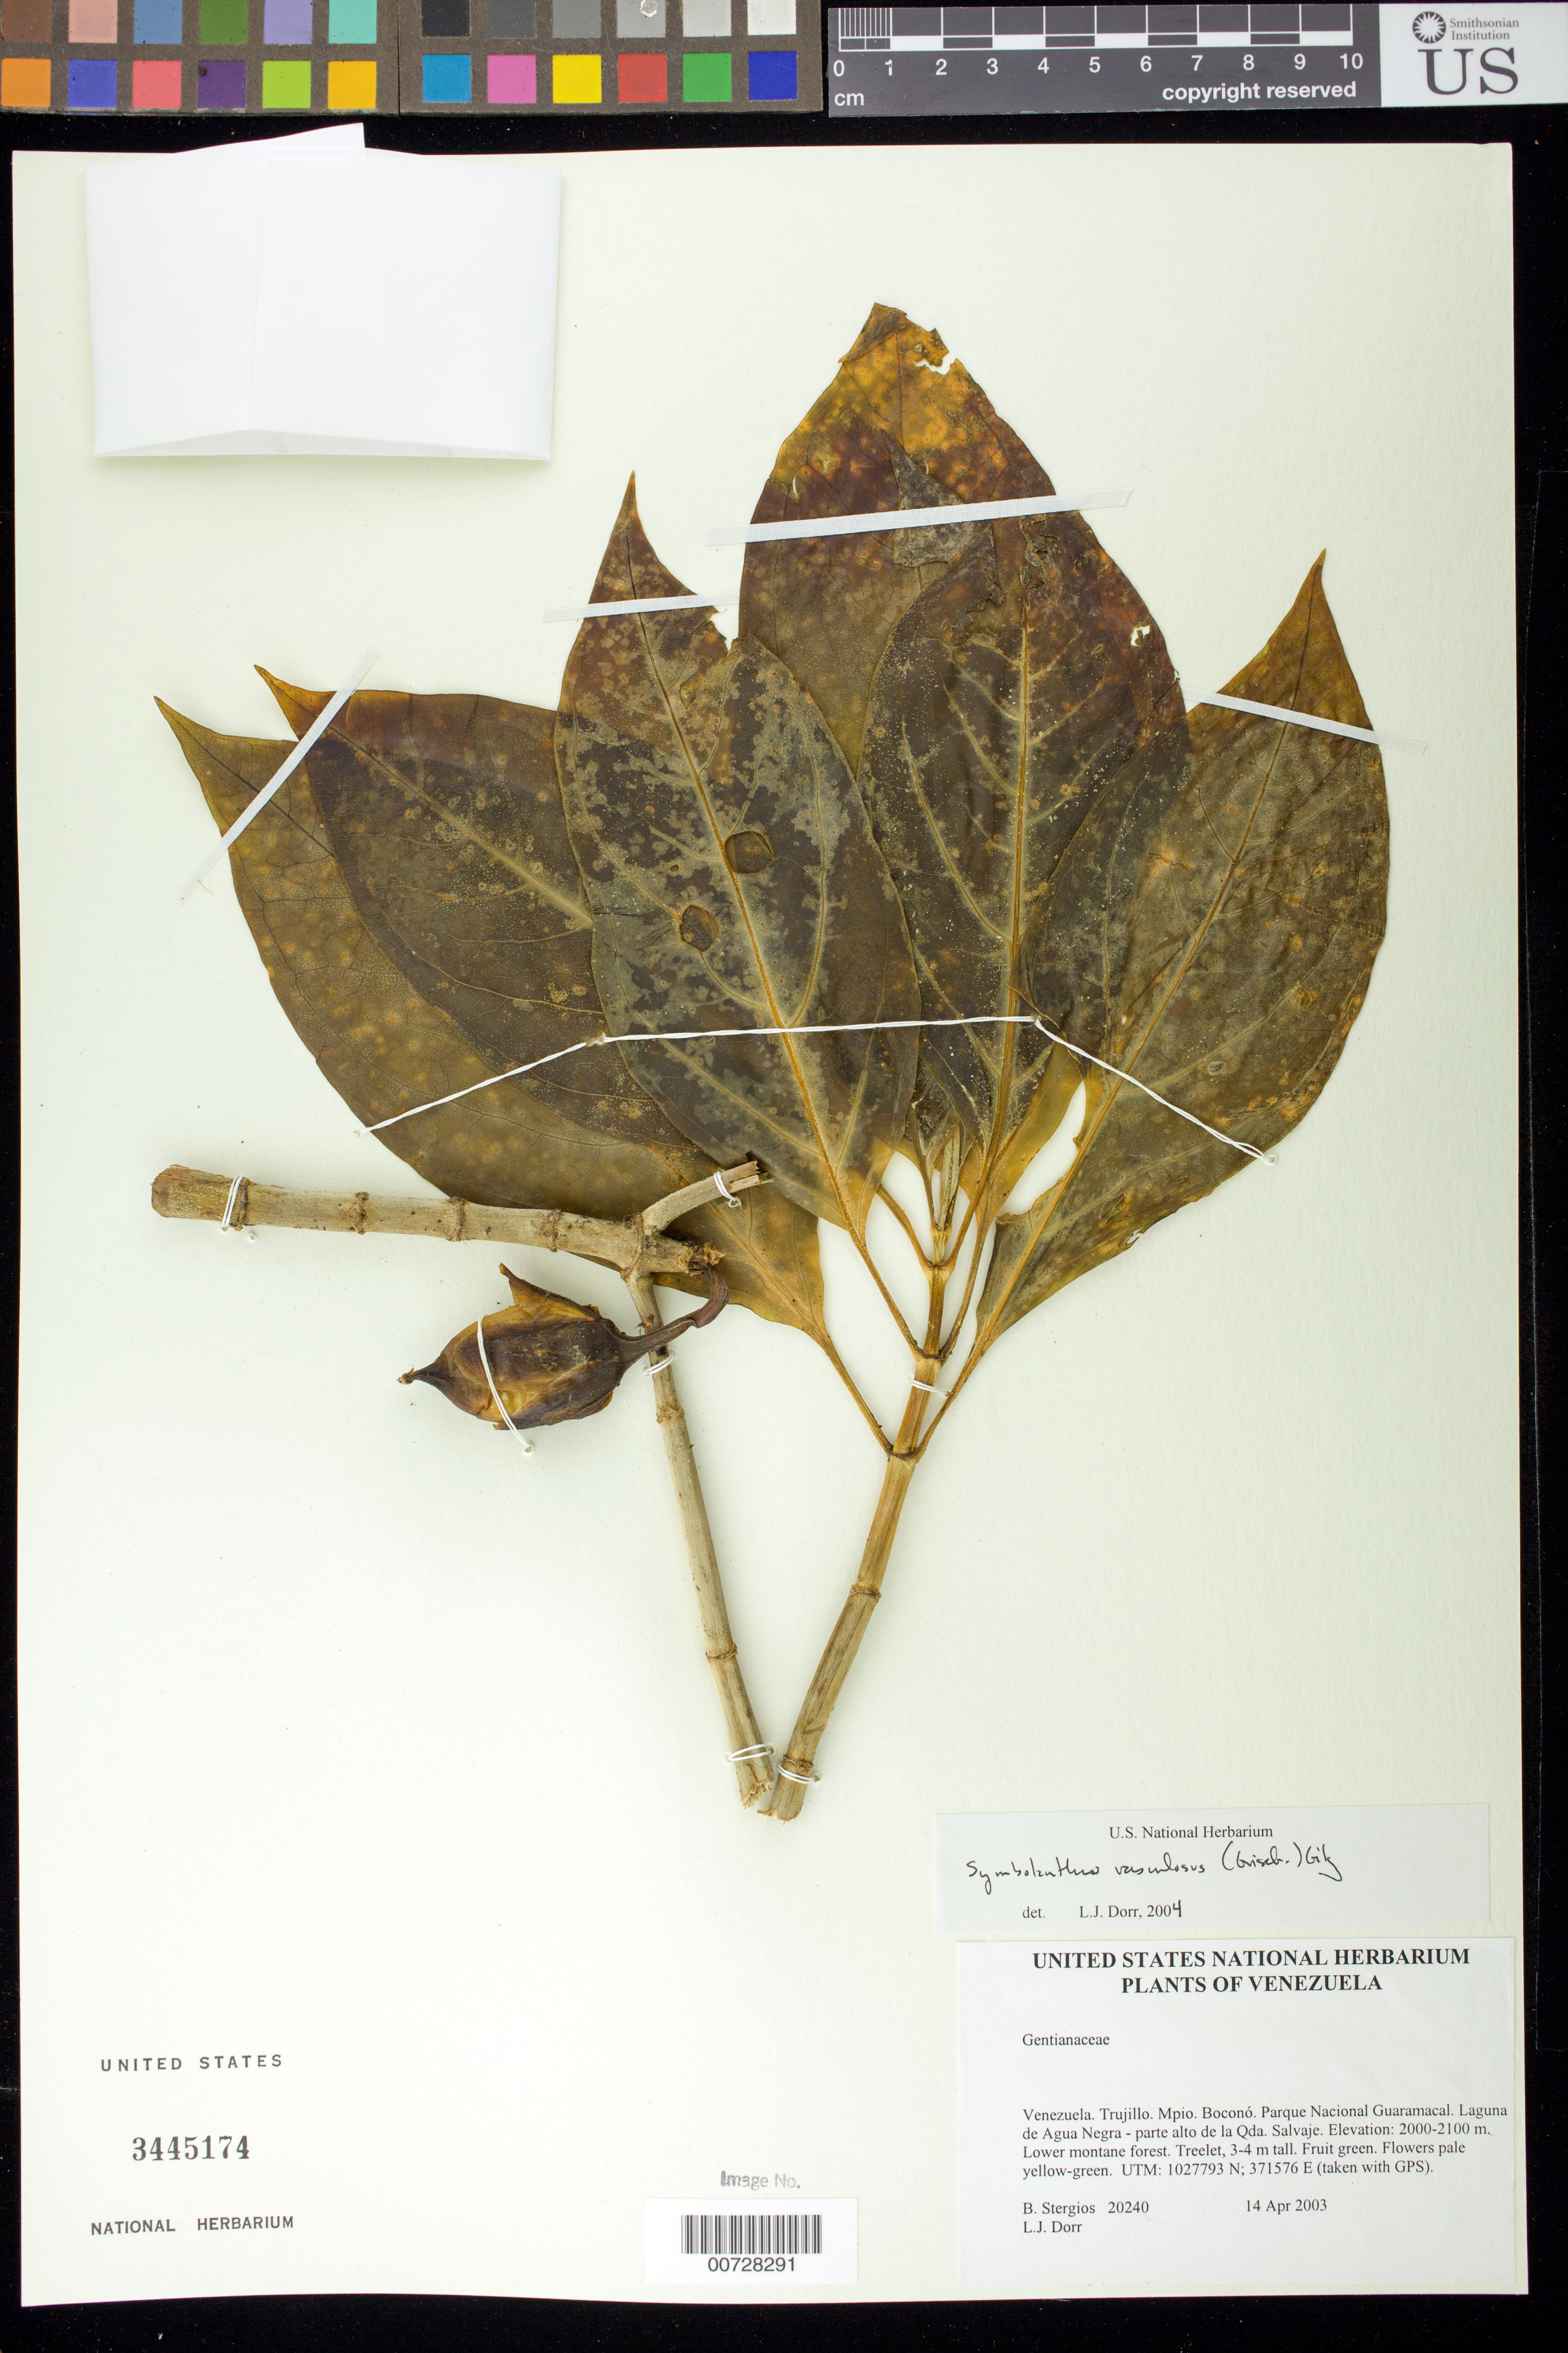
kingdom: Plantae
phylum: Tracheophyta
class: Magnoliopsida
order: Gentianales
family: Gentianaceae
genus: Symbolanthus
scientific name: Symbolanthus vasculosus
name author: (Griseb.) Gilg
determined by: Dorr, L. J., (BOT), Smithsonian Institution - National Museum of Natural History (UNITED STATES)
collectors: B. G. Stergios & L. J. Dorr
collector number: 20240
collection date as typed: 14 Apr 2003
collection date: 2003-04-14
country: Venezuela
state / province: Trujillo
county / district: Boconó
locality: Parque Nacional Guaramacal. Laguna de Agua Negra - parte alto de la Qda. Salvaje.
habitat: Lower montane forest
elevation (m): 2000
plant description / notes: PORT, US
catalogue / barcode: US 3445174